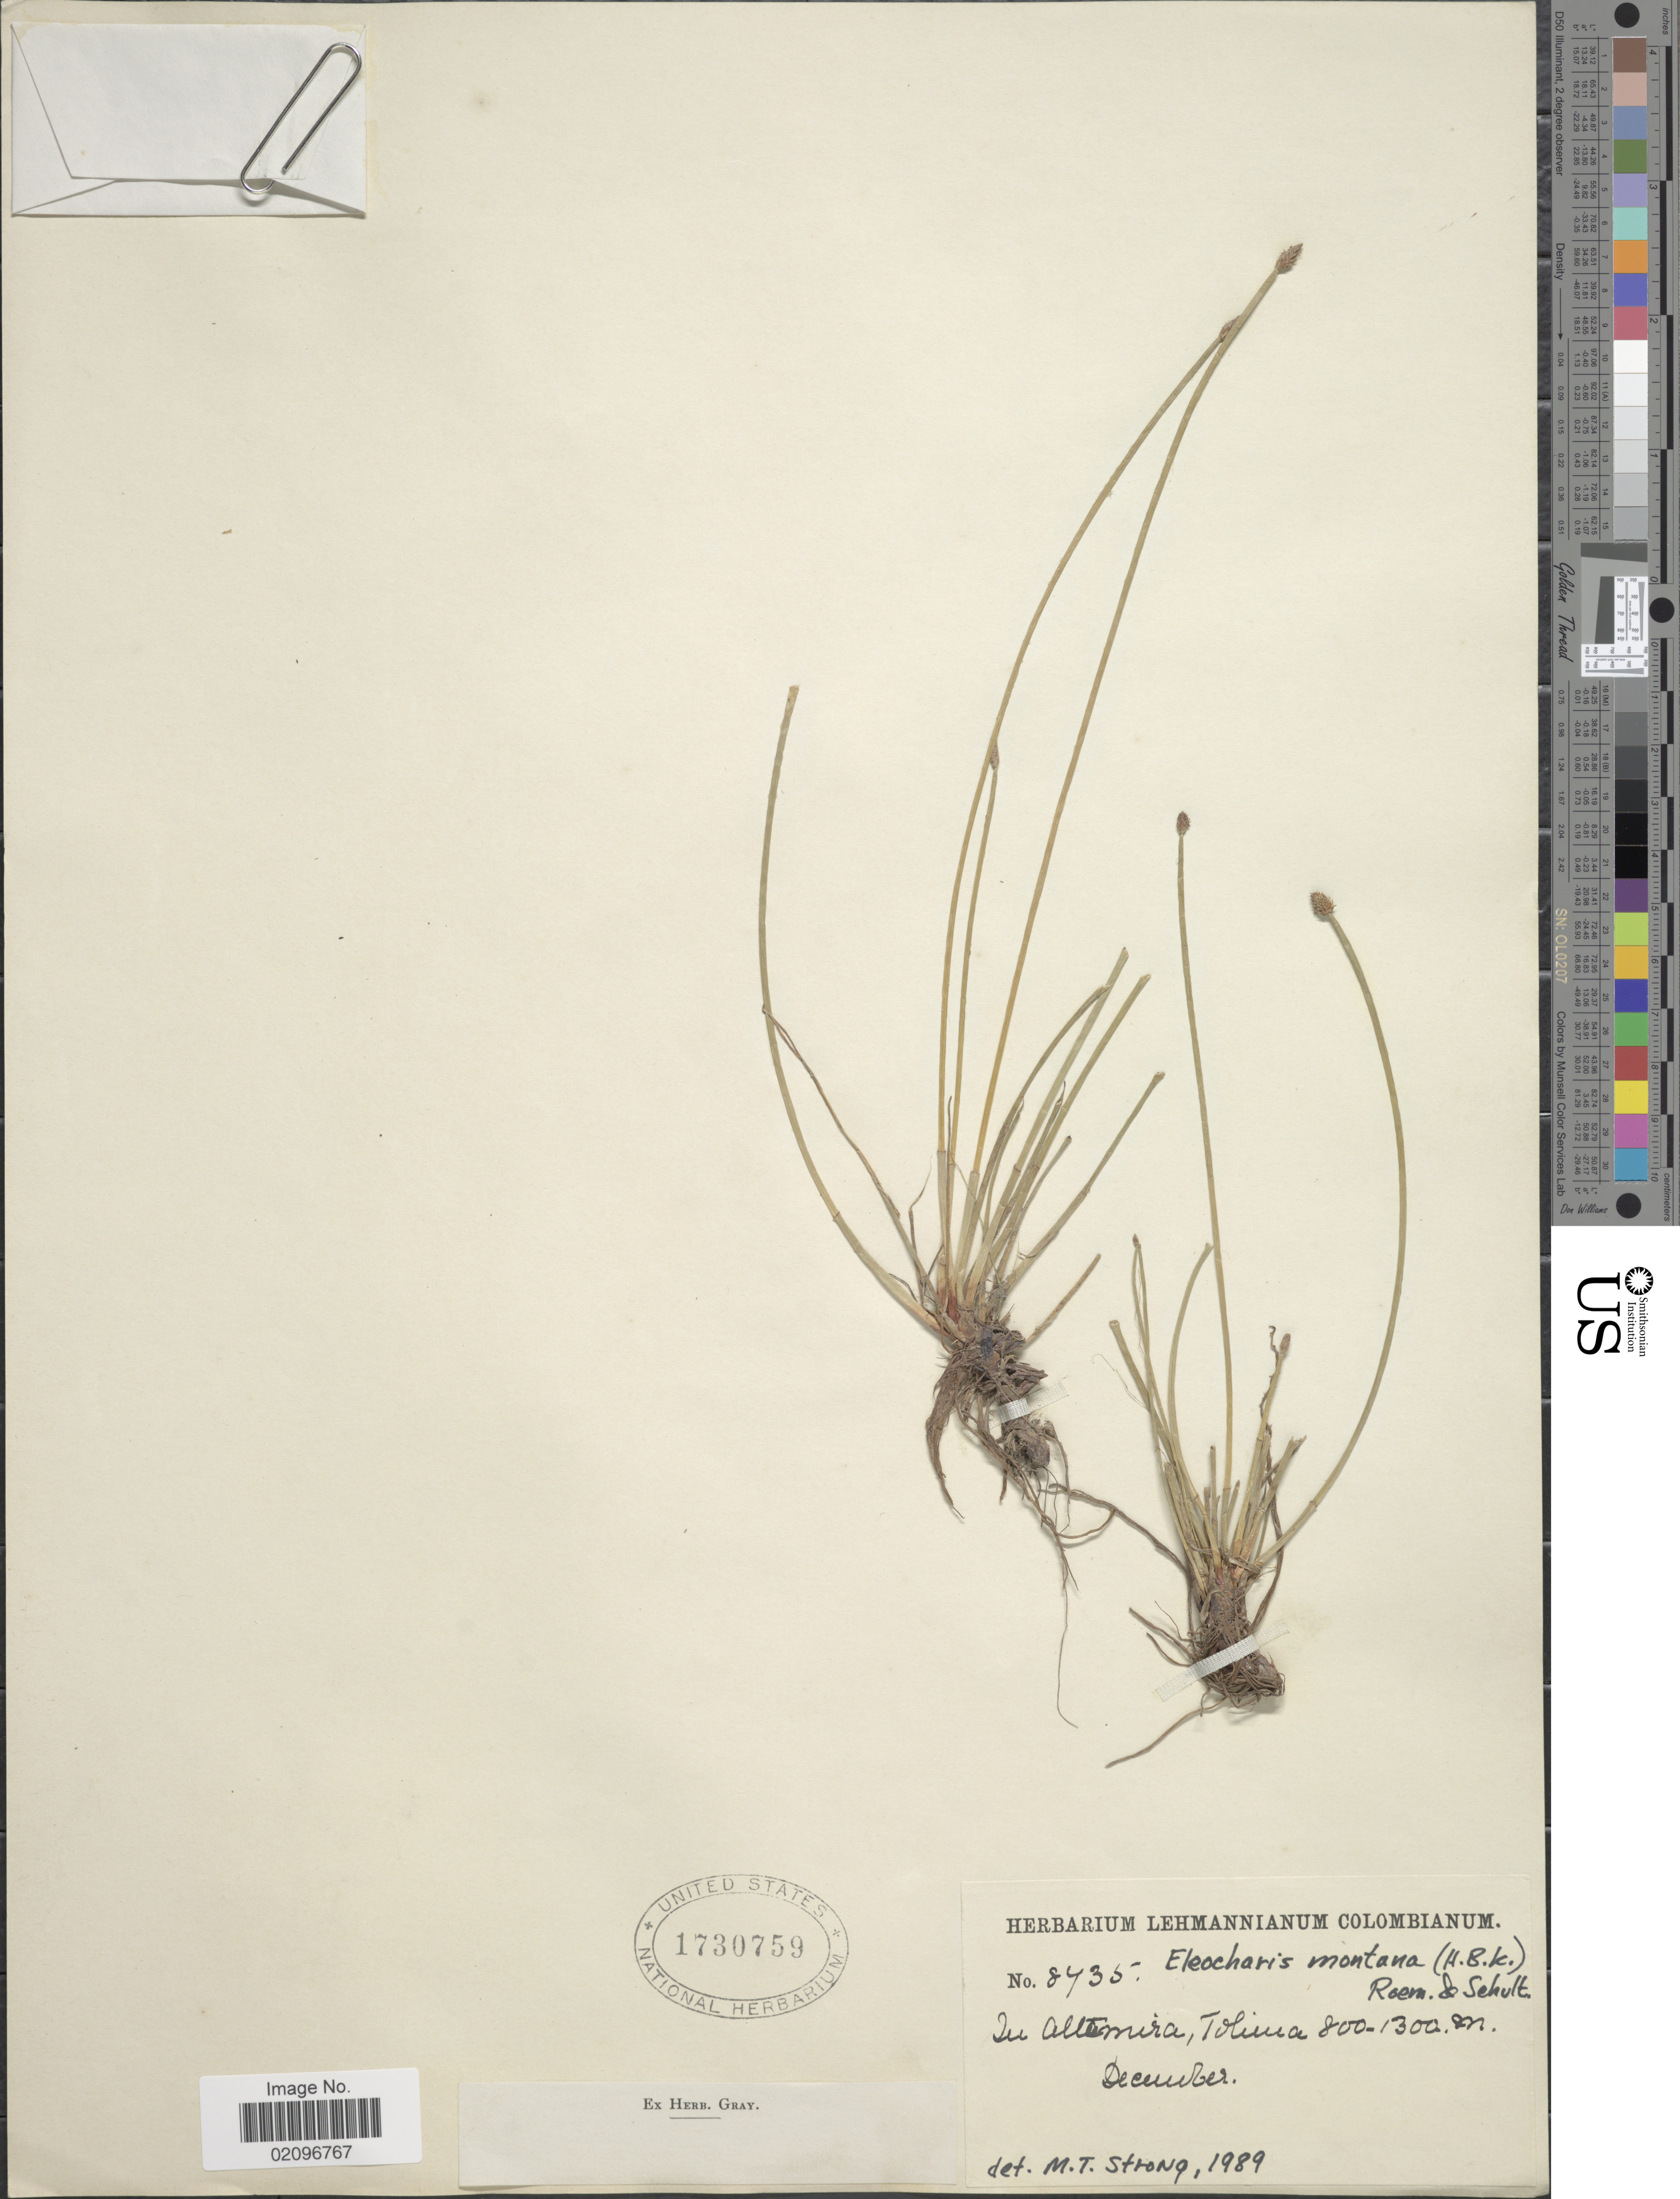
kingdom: Plantae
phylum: Tracheophyta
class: Liliopsida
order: Poales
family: Cyperaceae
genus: Eleocharis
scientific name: Eleocharis montana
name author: (Kunth) Roem. & Schult.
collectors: ex herb. Lehmannianum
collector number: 8435*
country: Colombia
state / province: Tolima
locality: In Altamira, Tolima.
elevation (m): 800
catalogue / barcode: US 1730759